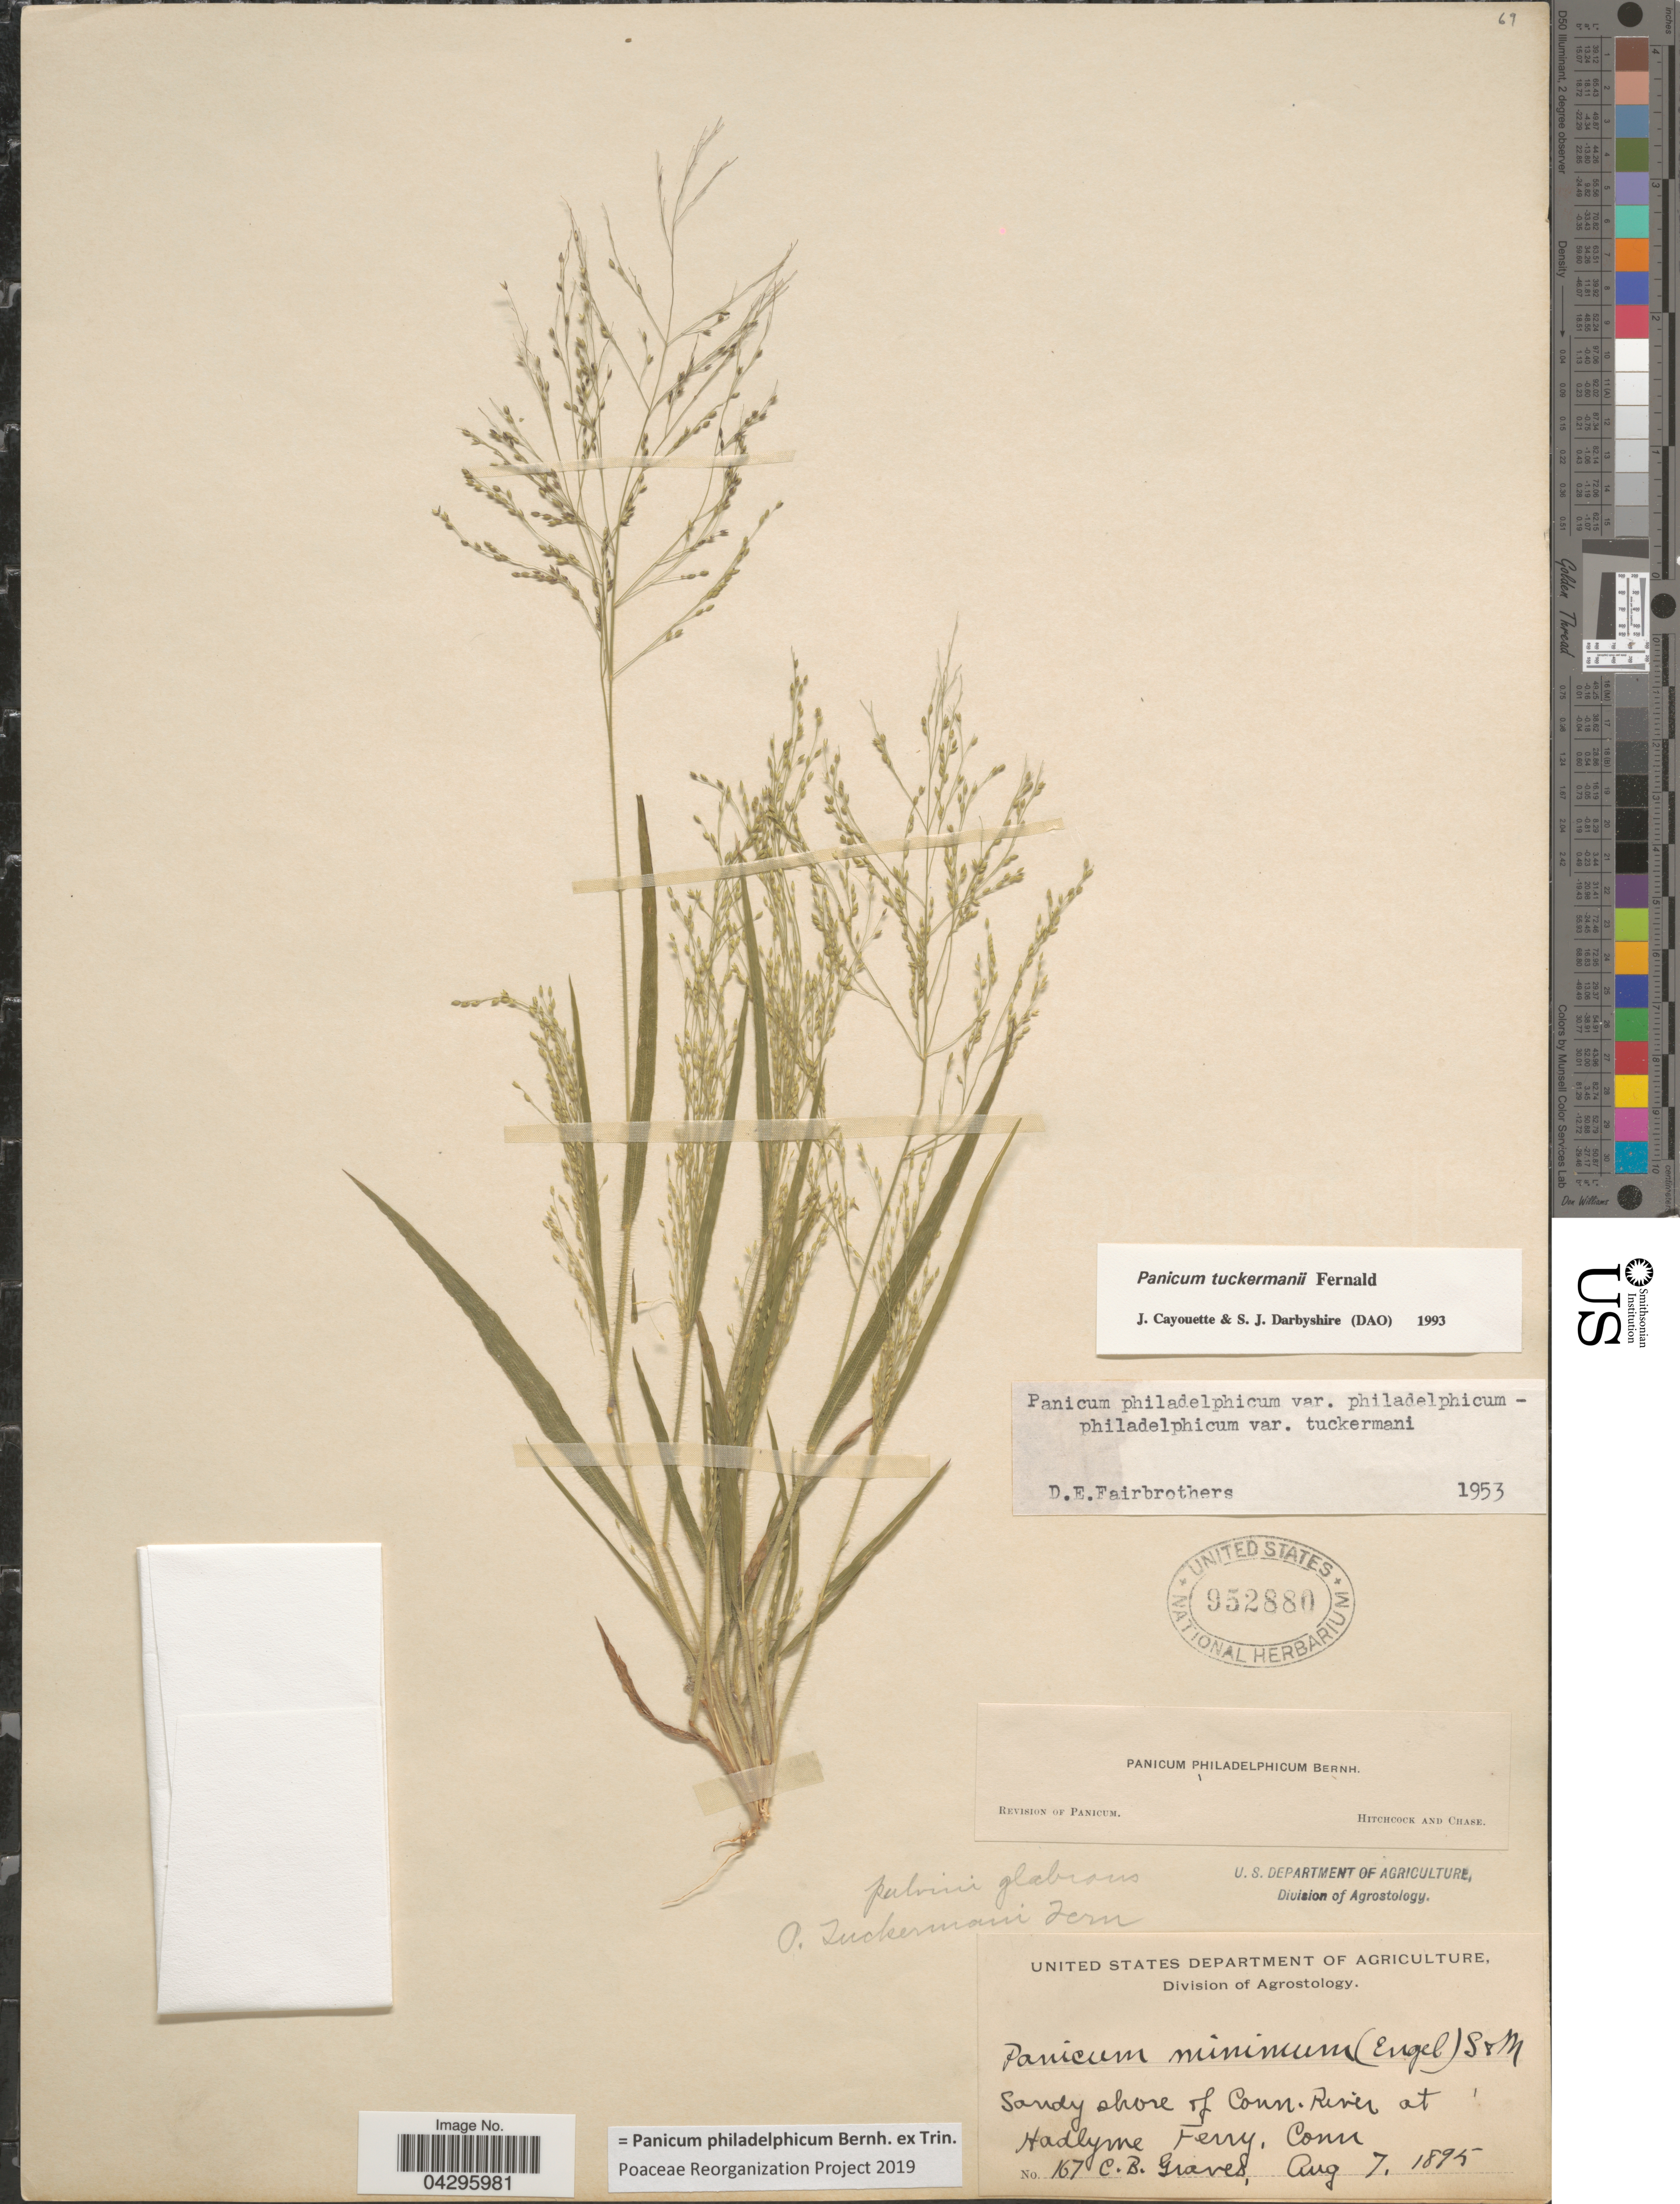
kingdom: Plantae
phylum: Tracheophyta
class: Liliopsida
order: Poales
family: Poaceae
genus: Panicum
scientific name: Panicum philadelphicum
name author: Bernh. ex Trin.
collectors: C. Graves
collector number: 167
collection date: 1895-08-07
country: United States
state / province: Connecticut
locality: Sandy shore of Conn. River at Hadlyme Ferry.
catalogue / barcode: US 952880